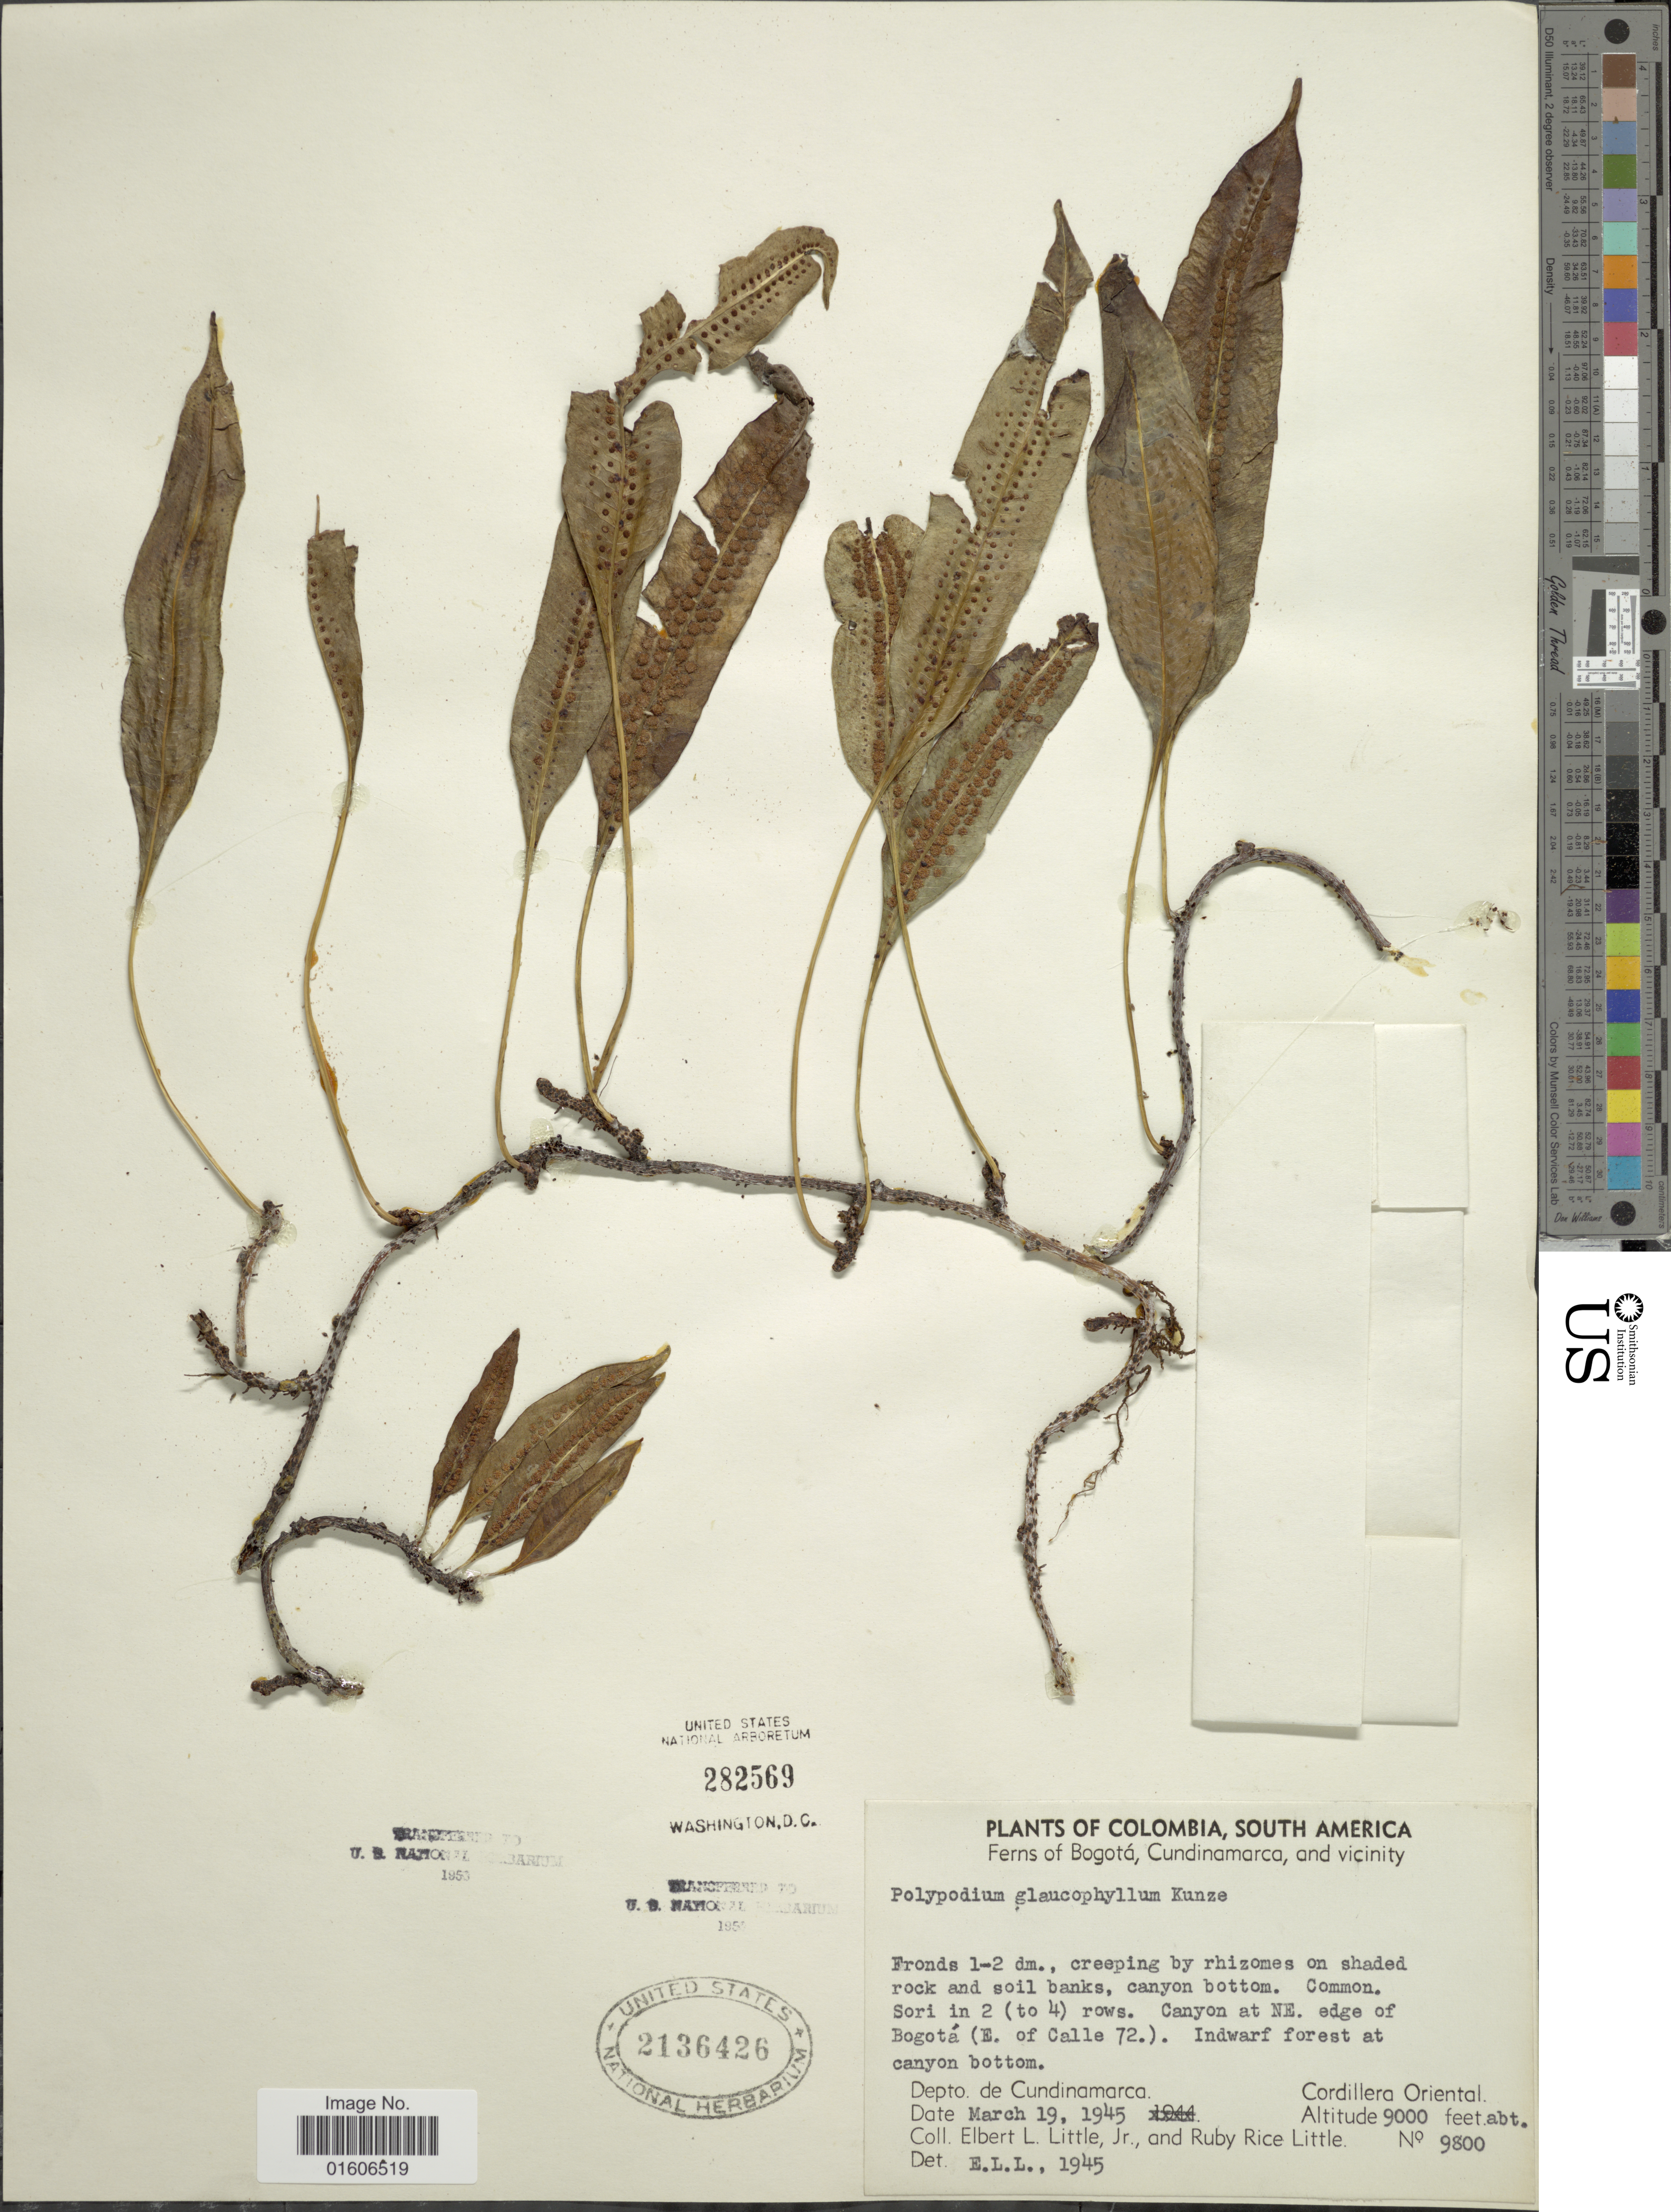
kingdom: Plantae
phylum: Tracheophyta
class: Polypodiopsida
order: Polypodiales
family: Polypodiaceae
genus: Serpocaulon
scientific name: Serpocaulon levigatum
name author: (Cav.) A.R. Sm.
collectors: E. L. Little & R. R. Little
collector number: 9800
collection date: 1945-03-19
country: Colombia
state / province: Cundinamarca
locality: Canyon at NE. edge of Bogotá (E. of Calle 72.). Indwarf forest at canyon bottom. Depto. de Cundinamarca. Cordillera Oriental.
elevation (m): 2743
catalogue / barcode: US 2136426